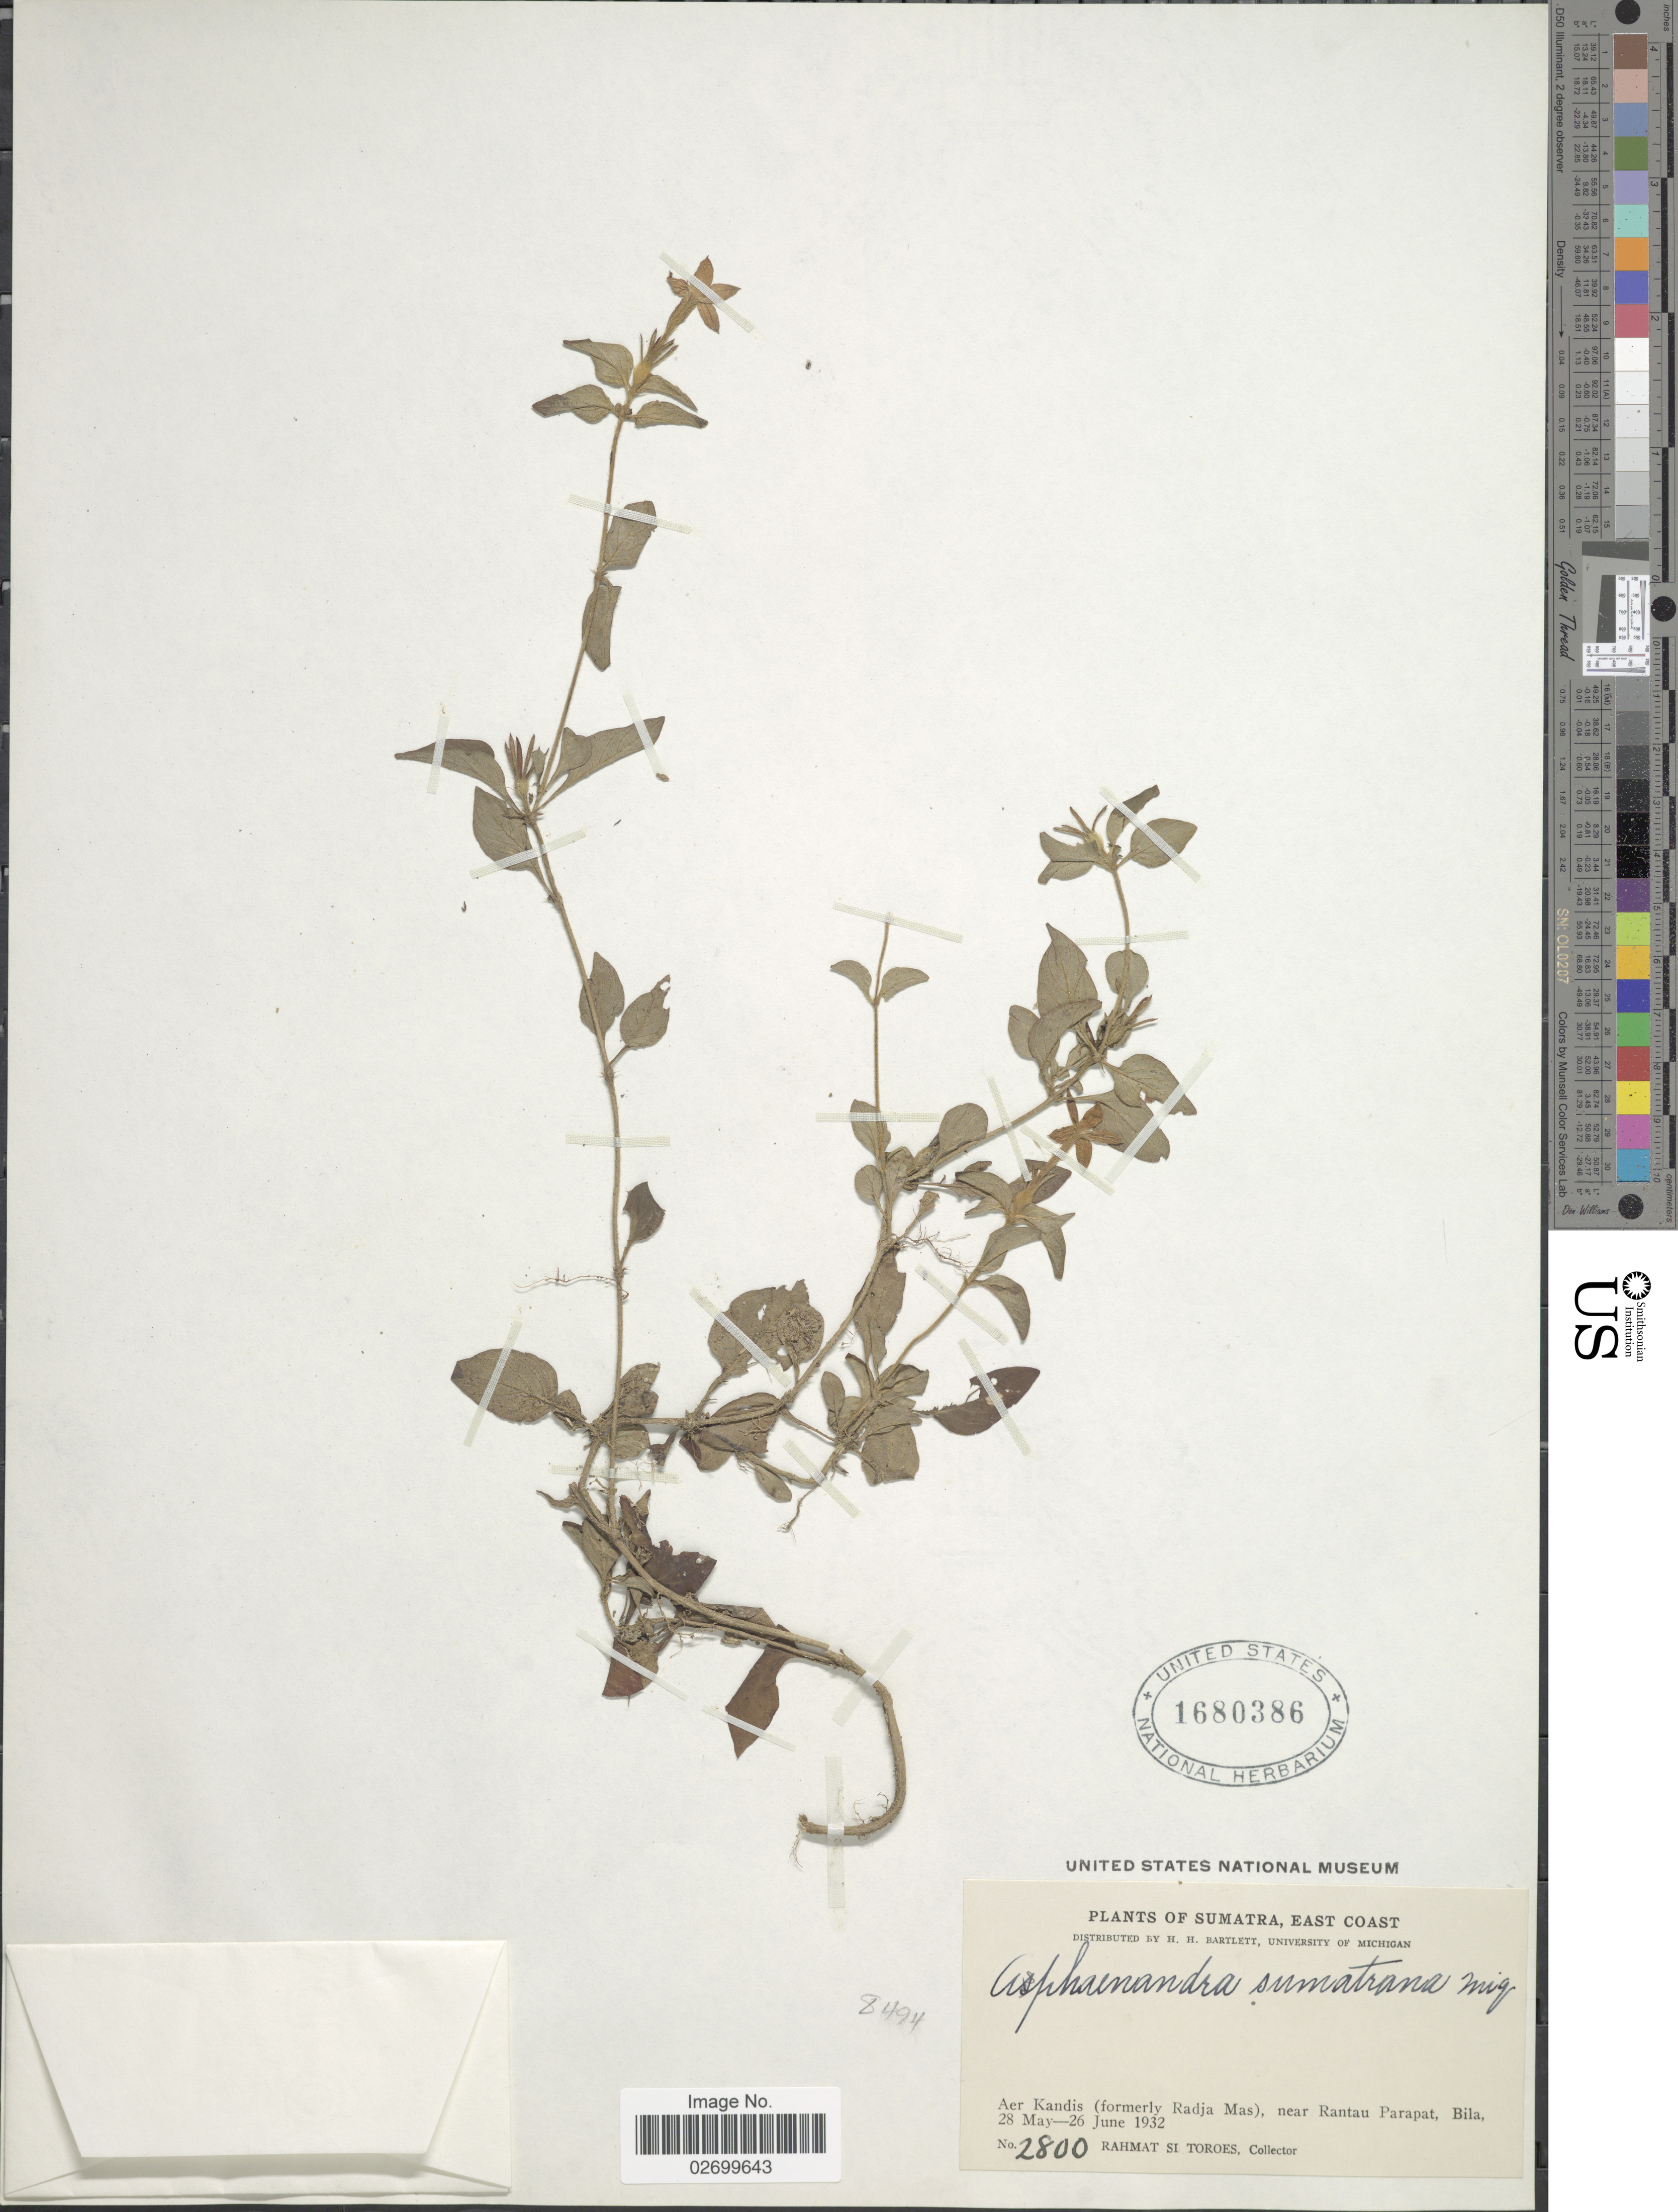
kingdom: Plantae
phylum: Tracheophyta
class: Magnoliopsida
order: Gentianales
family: Rubiaceae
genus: Aphaenandra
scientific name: Aphaenandra sumatrana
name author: Miq.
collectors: Rahmat Si Boeea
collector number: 2800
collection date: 1932-05-28/1932-06-26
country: Indonesia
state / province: Sumatra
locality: East Coast, Aer Kandis (formerly Radja Mas), near Rantau Parapat, Bila.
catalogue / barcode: US 1680386